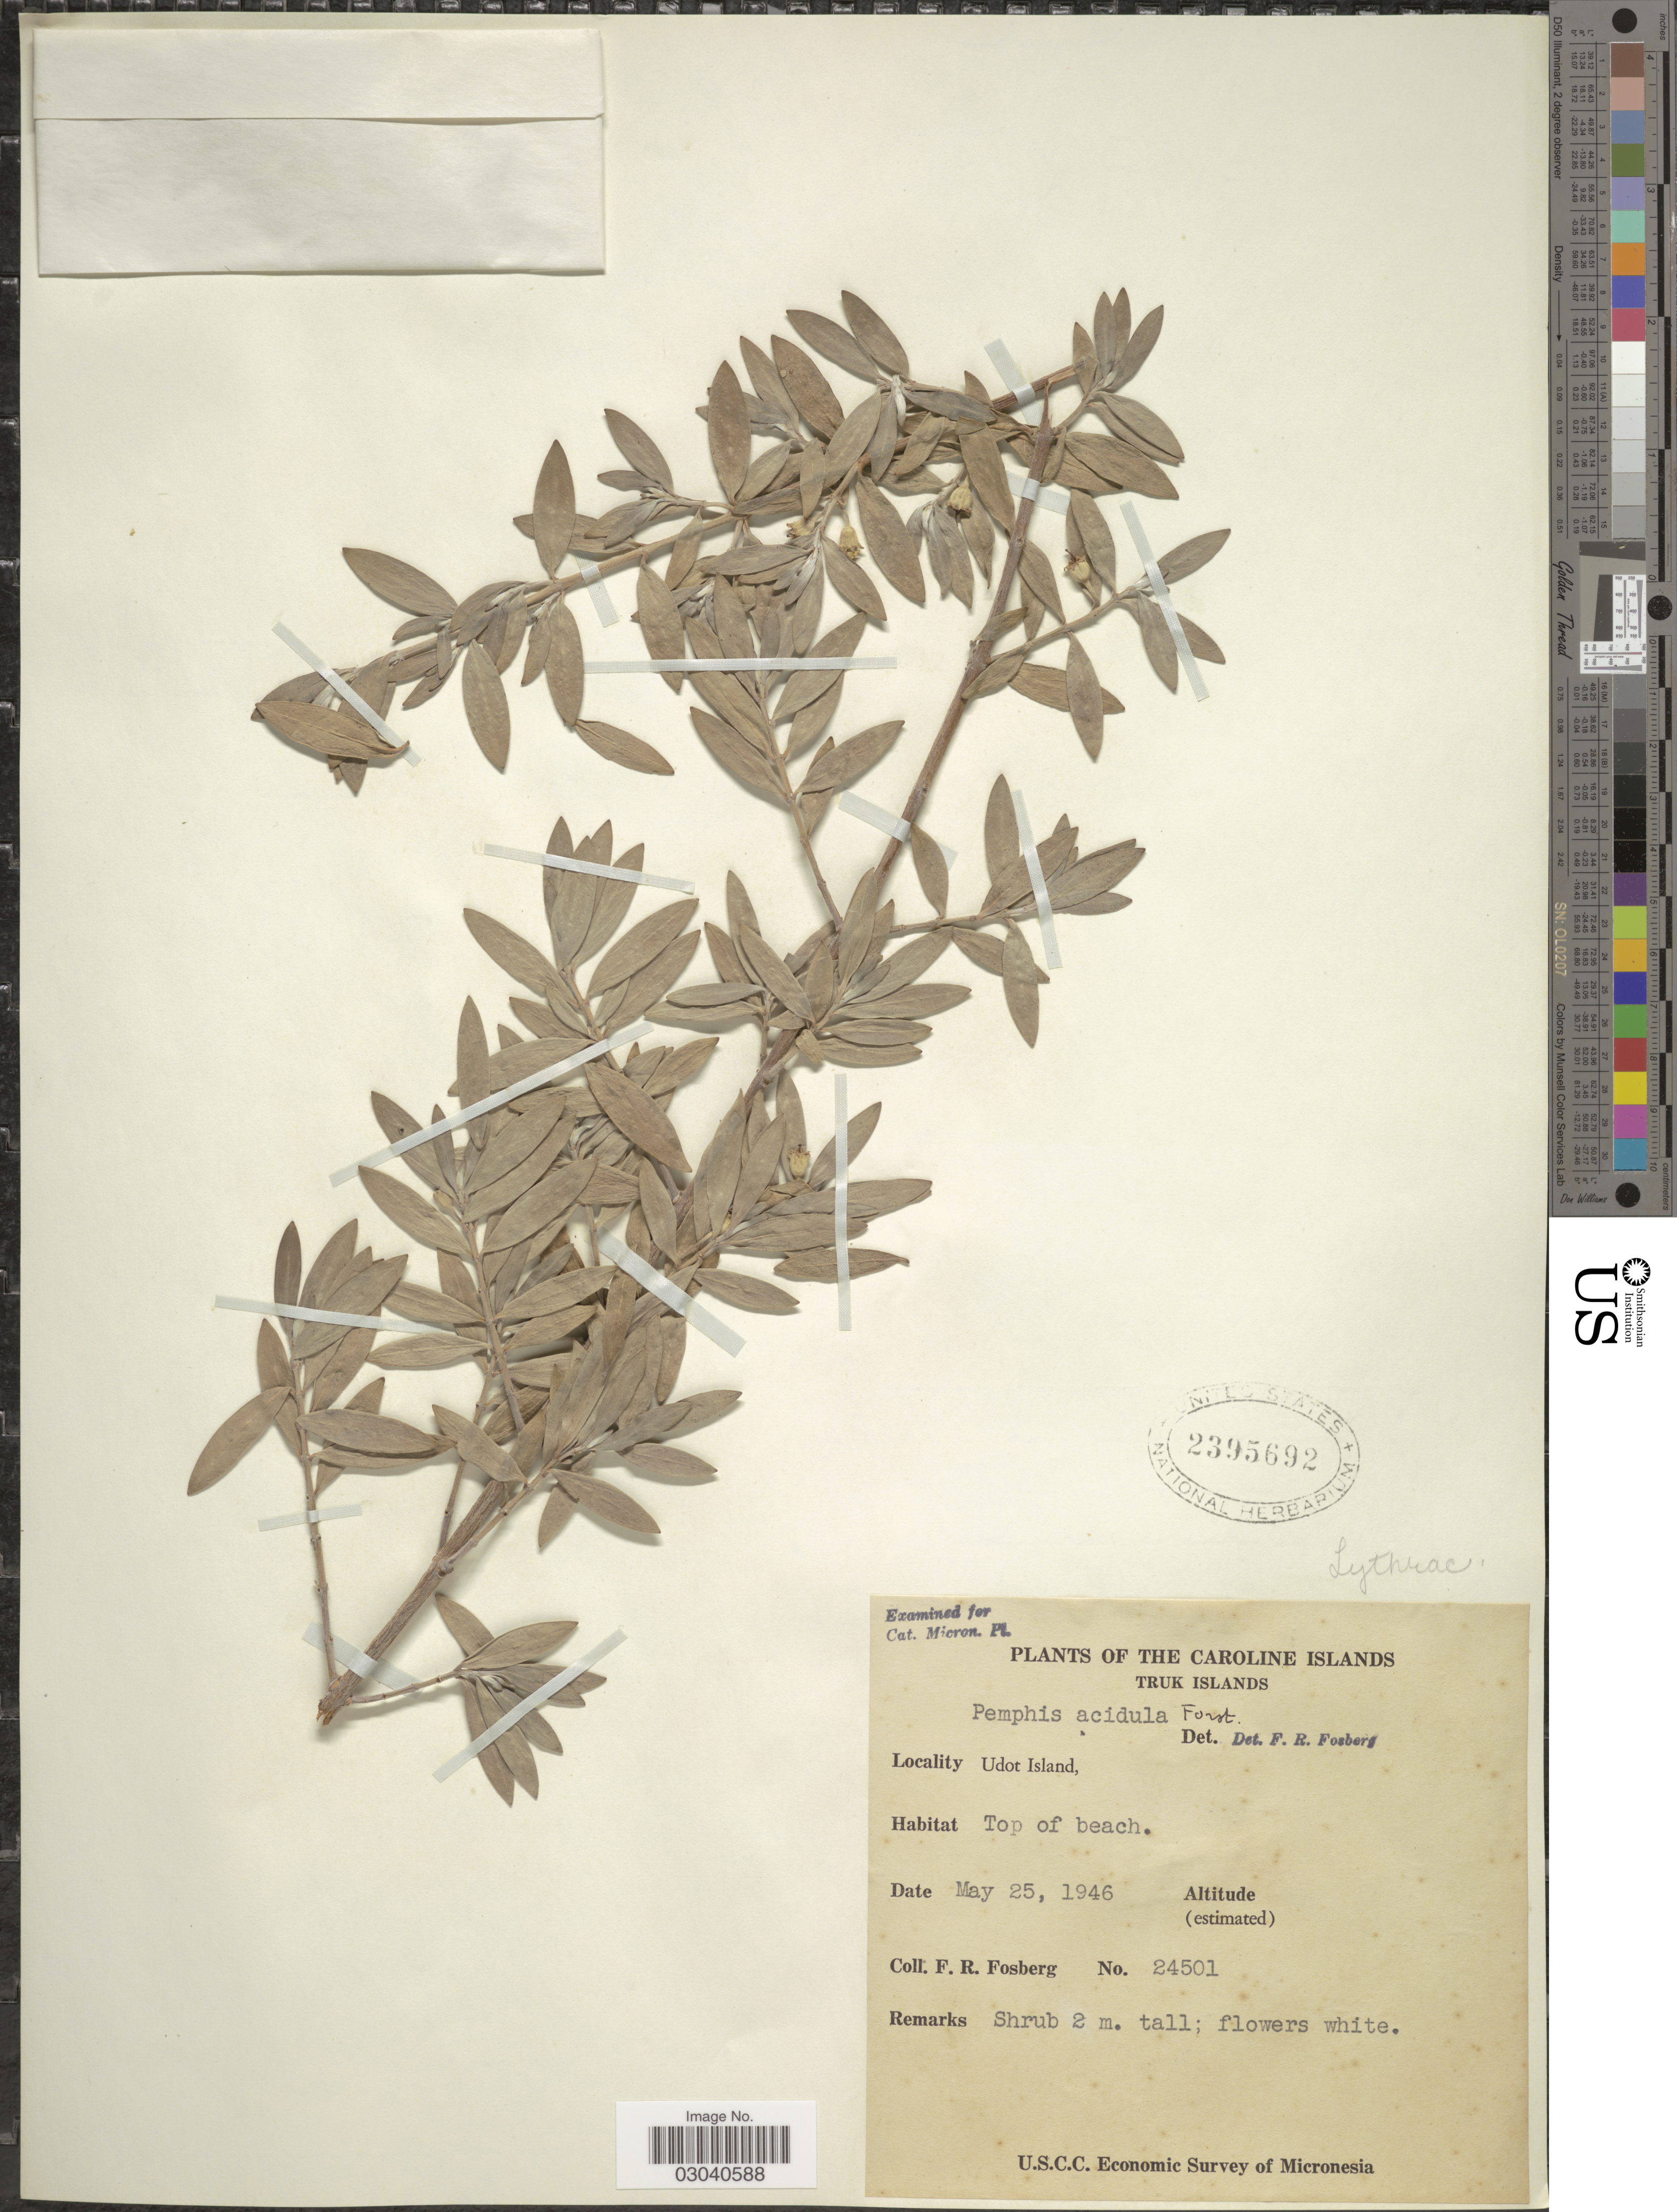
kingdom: Plantae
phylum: Tracheophyta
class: Magnoliopsida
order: Myrtales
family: Lythraceae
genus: Pemphis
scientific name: Pemphis acidula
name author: J.R. Forst. & G. Forst.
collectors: F. R. Fosberg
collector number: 24501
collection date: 1946-05-25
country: Micronesia, Federated States of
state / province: Truk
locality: The Caroline Islands. Truk Islands. Udot Island.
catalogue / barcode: US 2395692